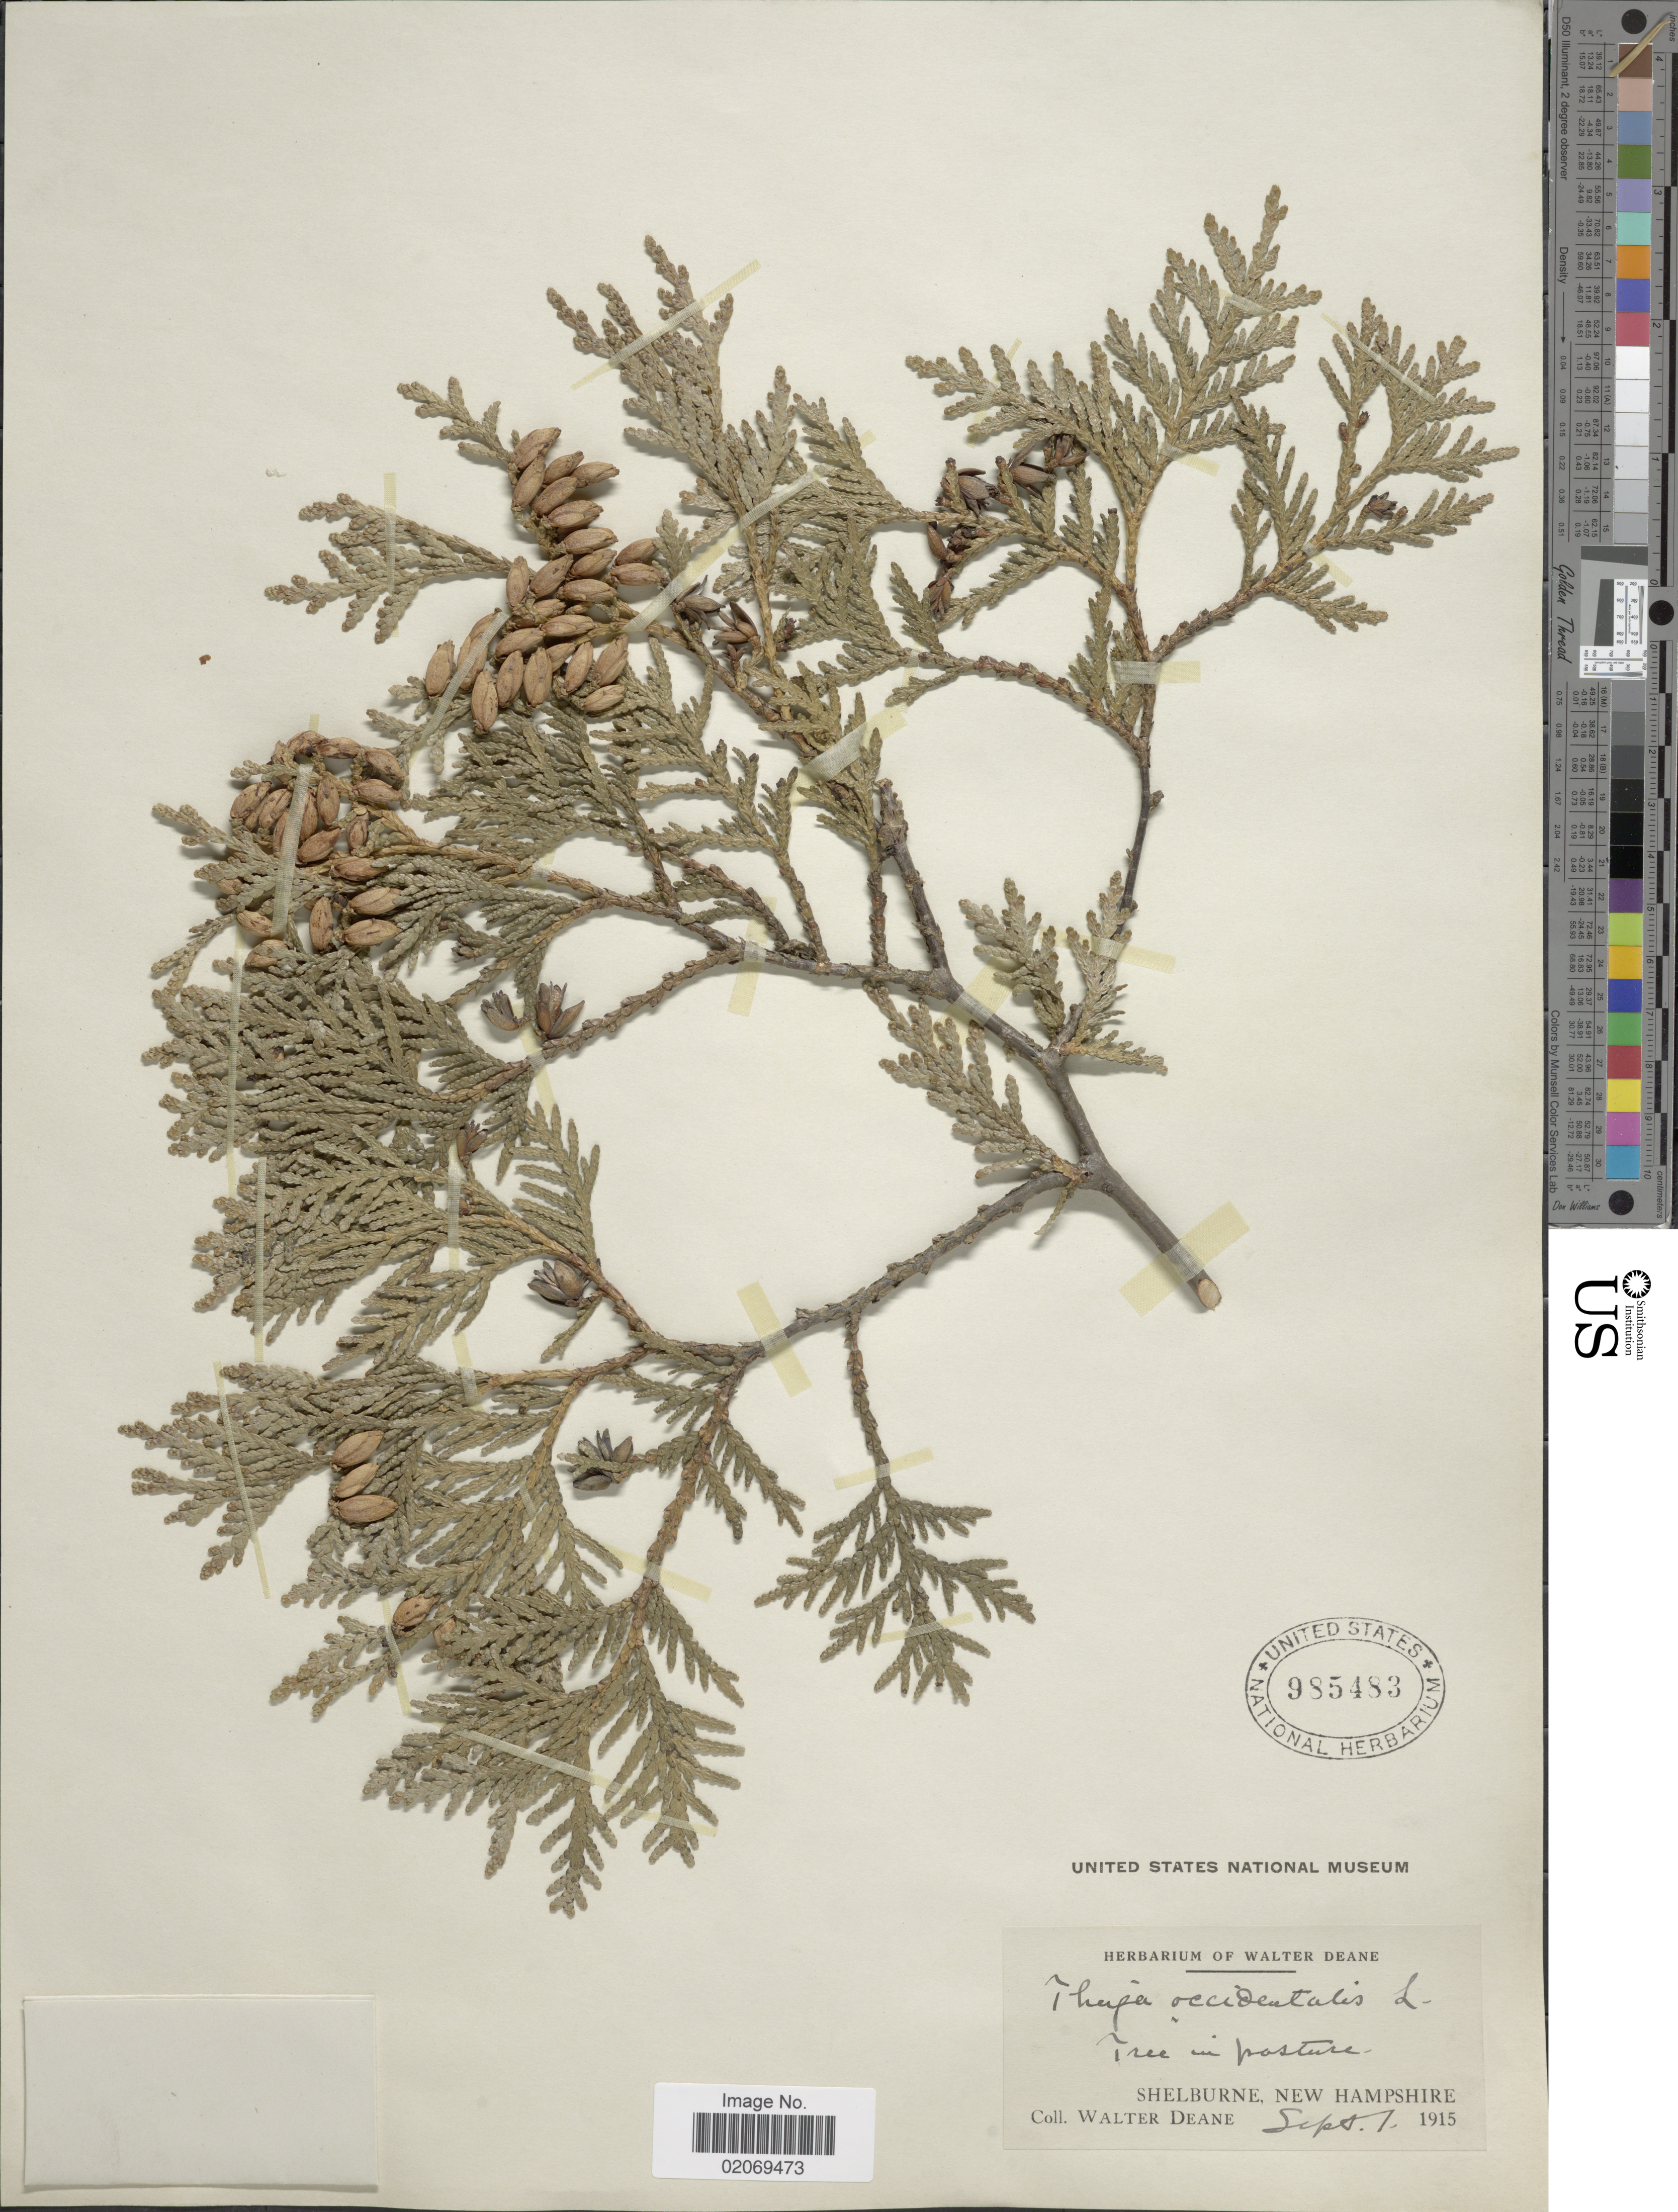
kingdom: Plantae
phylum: Tracheophyta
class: Pinopsida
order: Pinales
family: Cupressaceae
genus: Thuja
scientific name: Thuja occidentalis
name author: L.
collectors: W. Deane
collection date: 1915-09-01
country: United States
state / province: New Hampshire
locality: Shelburne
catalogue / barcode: US 985483